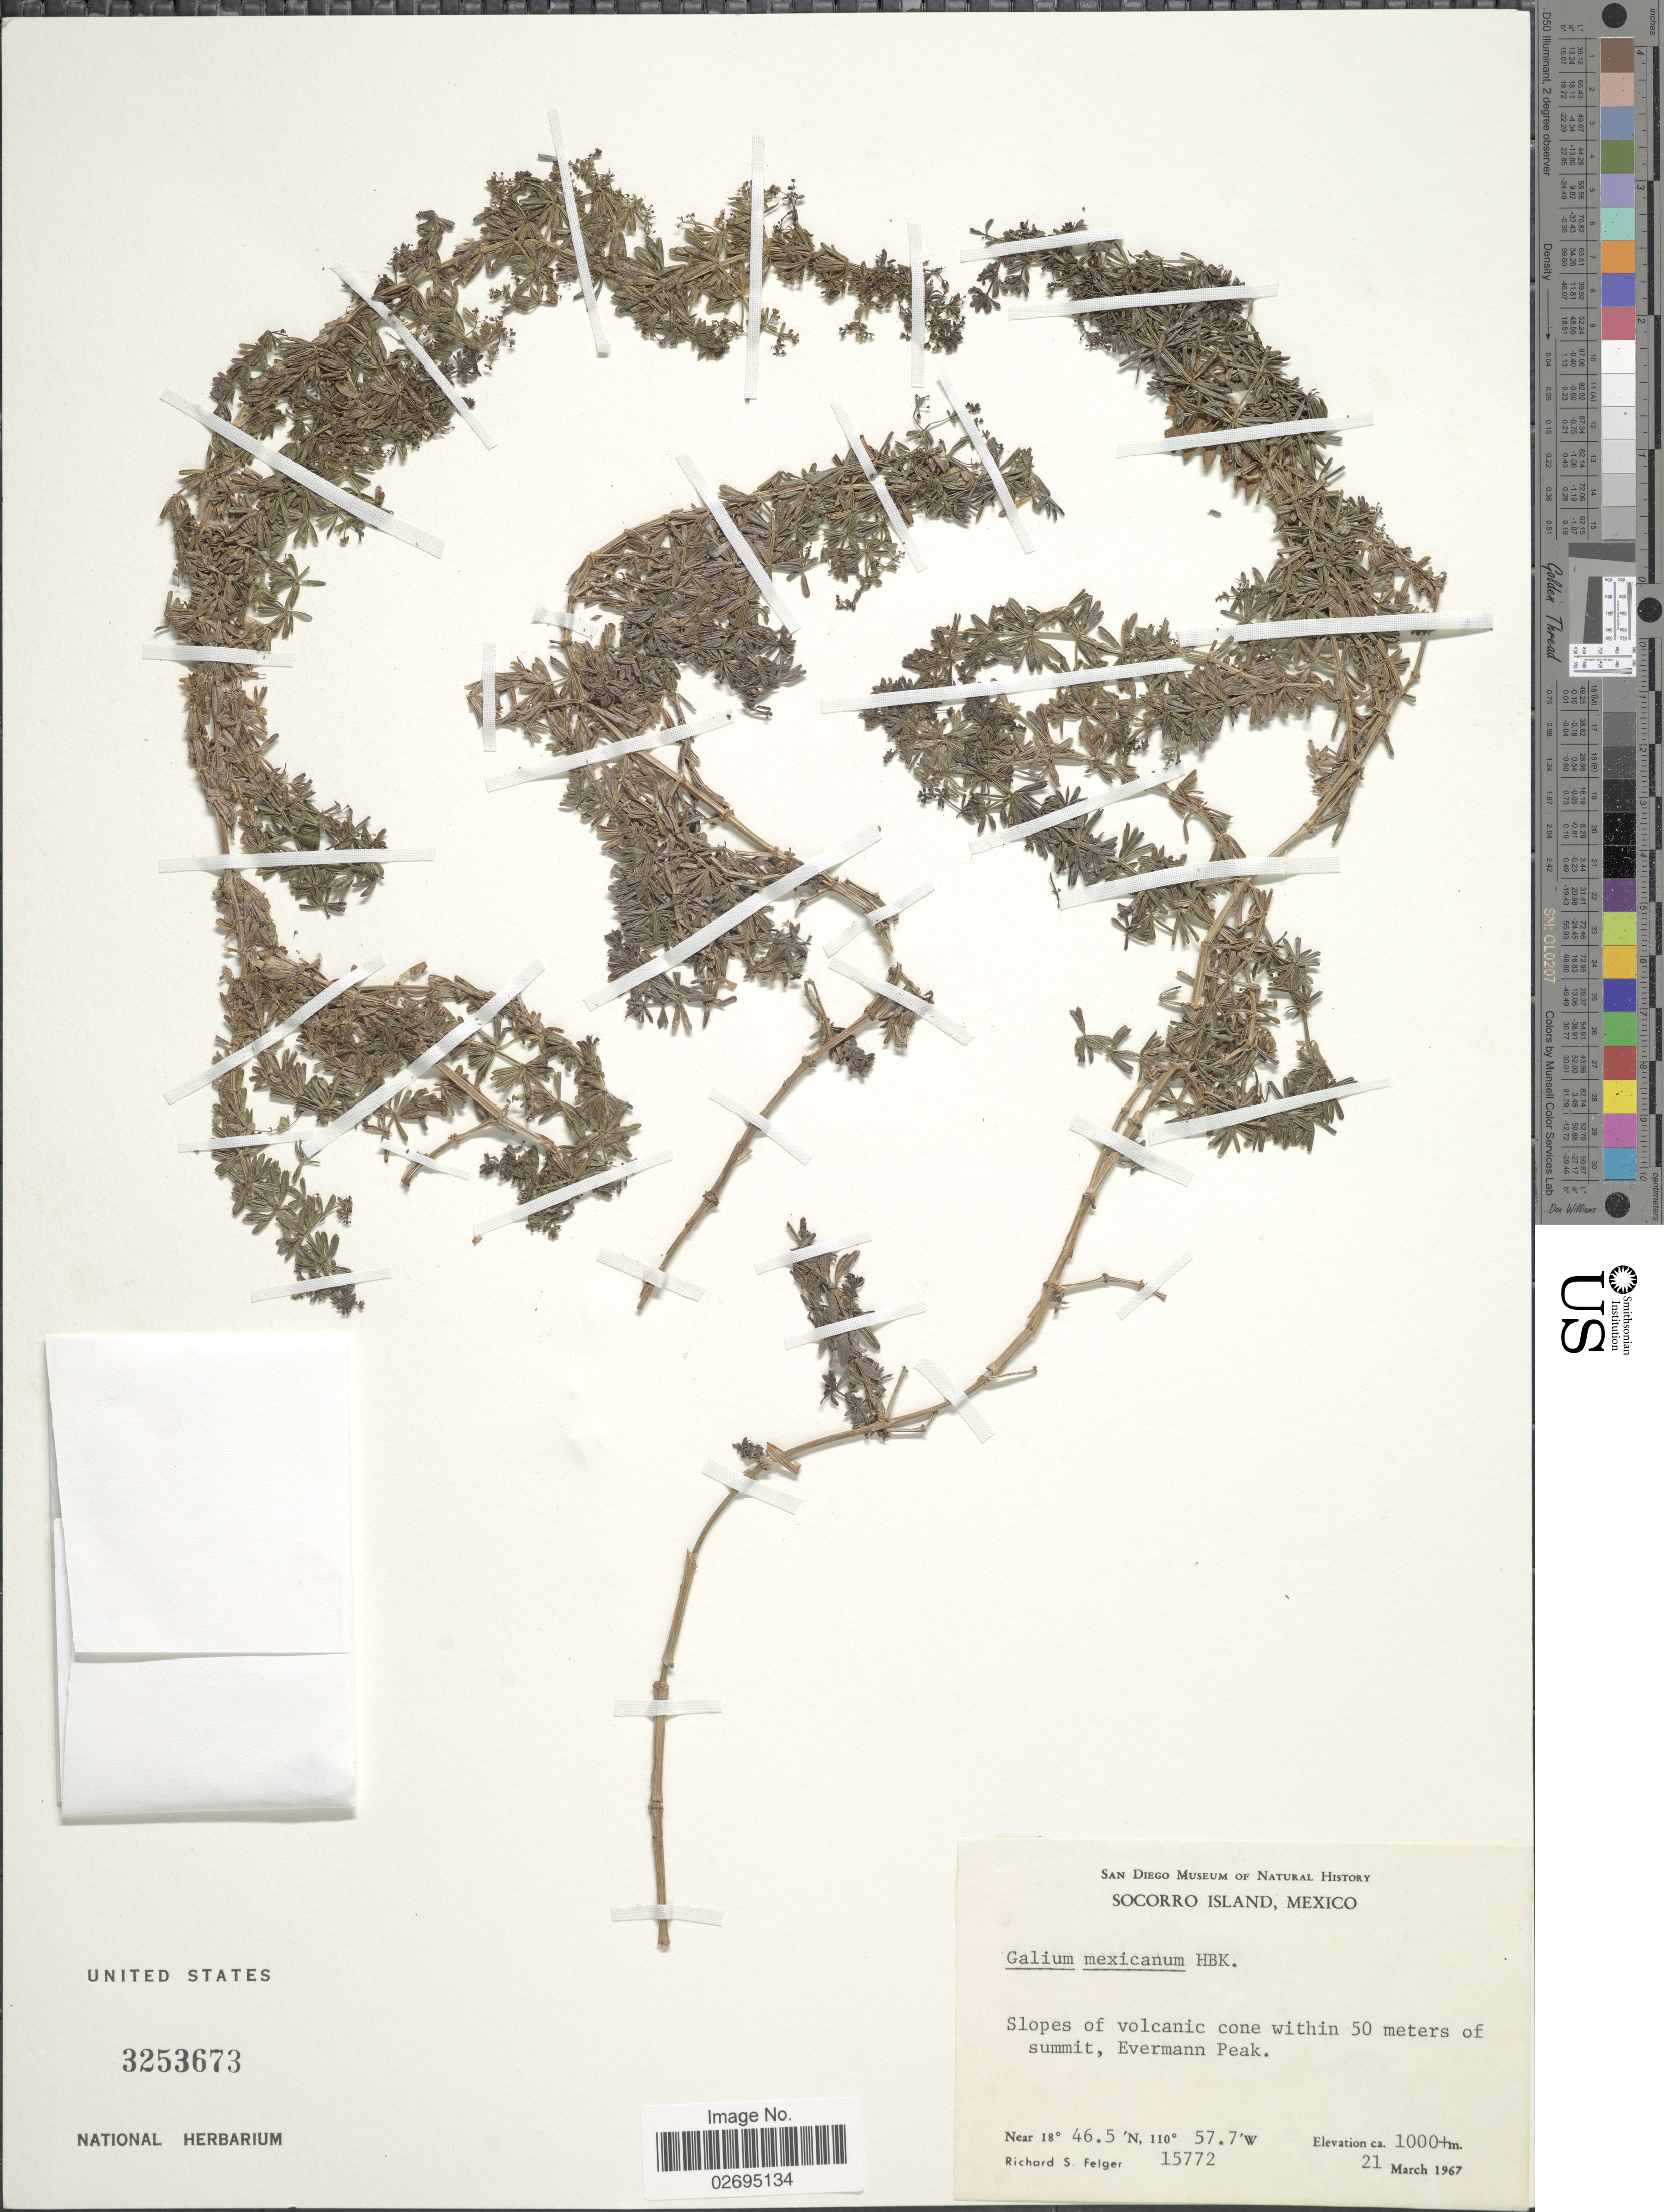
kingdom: Plantae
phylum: Tracheophyta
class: Magnoliopsida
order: Gentianales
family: Rubiaceae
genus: Galium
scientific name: Galium mexicanum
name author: Kunth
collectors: R. S. Felger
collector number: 15772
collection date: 1967-03-21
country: Mexico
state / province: Colima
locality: Socorro Island. within 50 meters of summit, Evermann Peak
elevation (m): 1000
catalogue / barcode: US 3253673